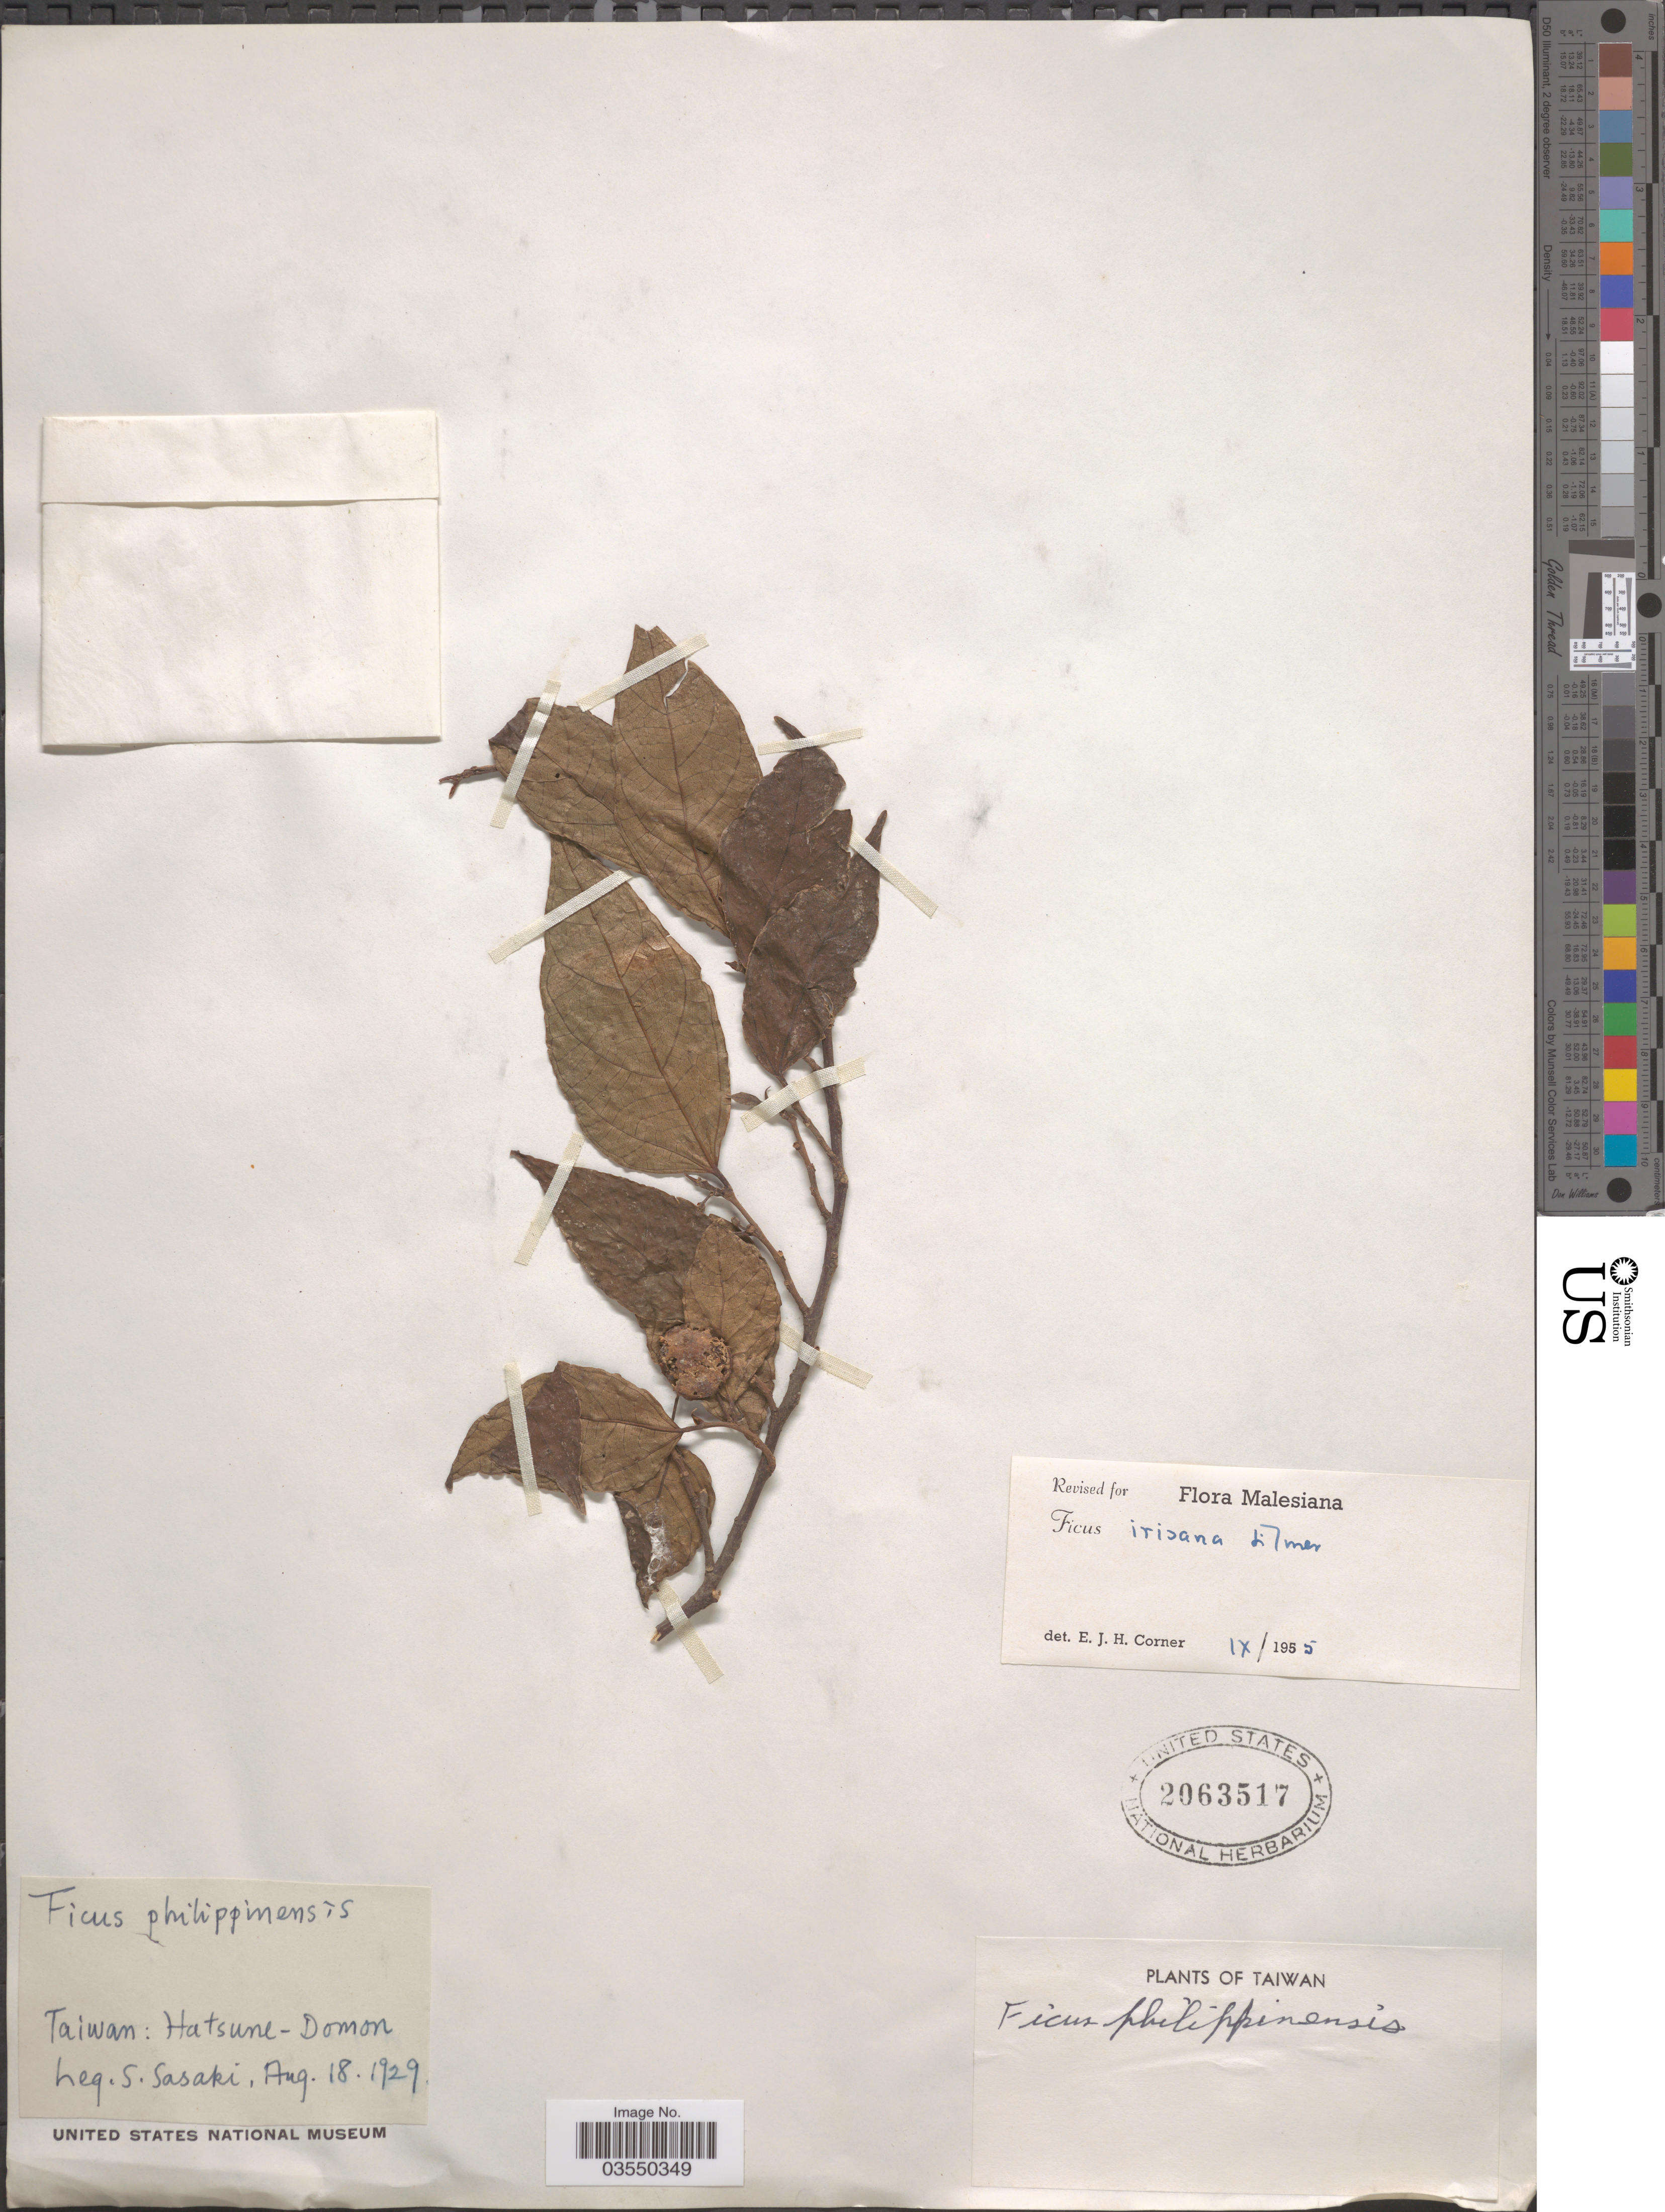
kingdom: Plantae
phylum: Tracheophyta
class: Magnoliopsida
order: Rosales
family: Moraceae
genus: Ficus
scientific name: Ficus irisana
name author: Elmer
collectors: S. Sasaki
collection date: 1929-08-18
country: Taiwan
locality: Hatsune-Domon.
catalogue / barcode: US 2063517